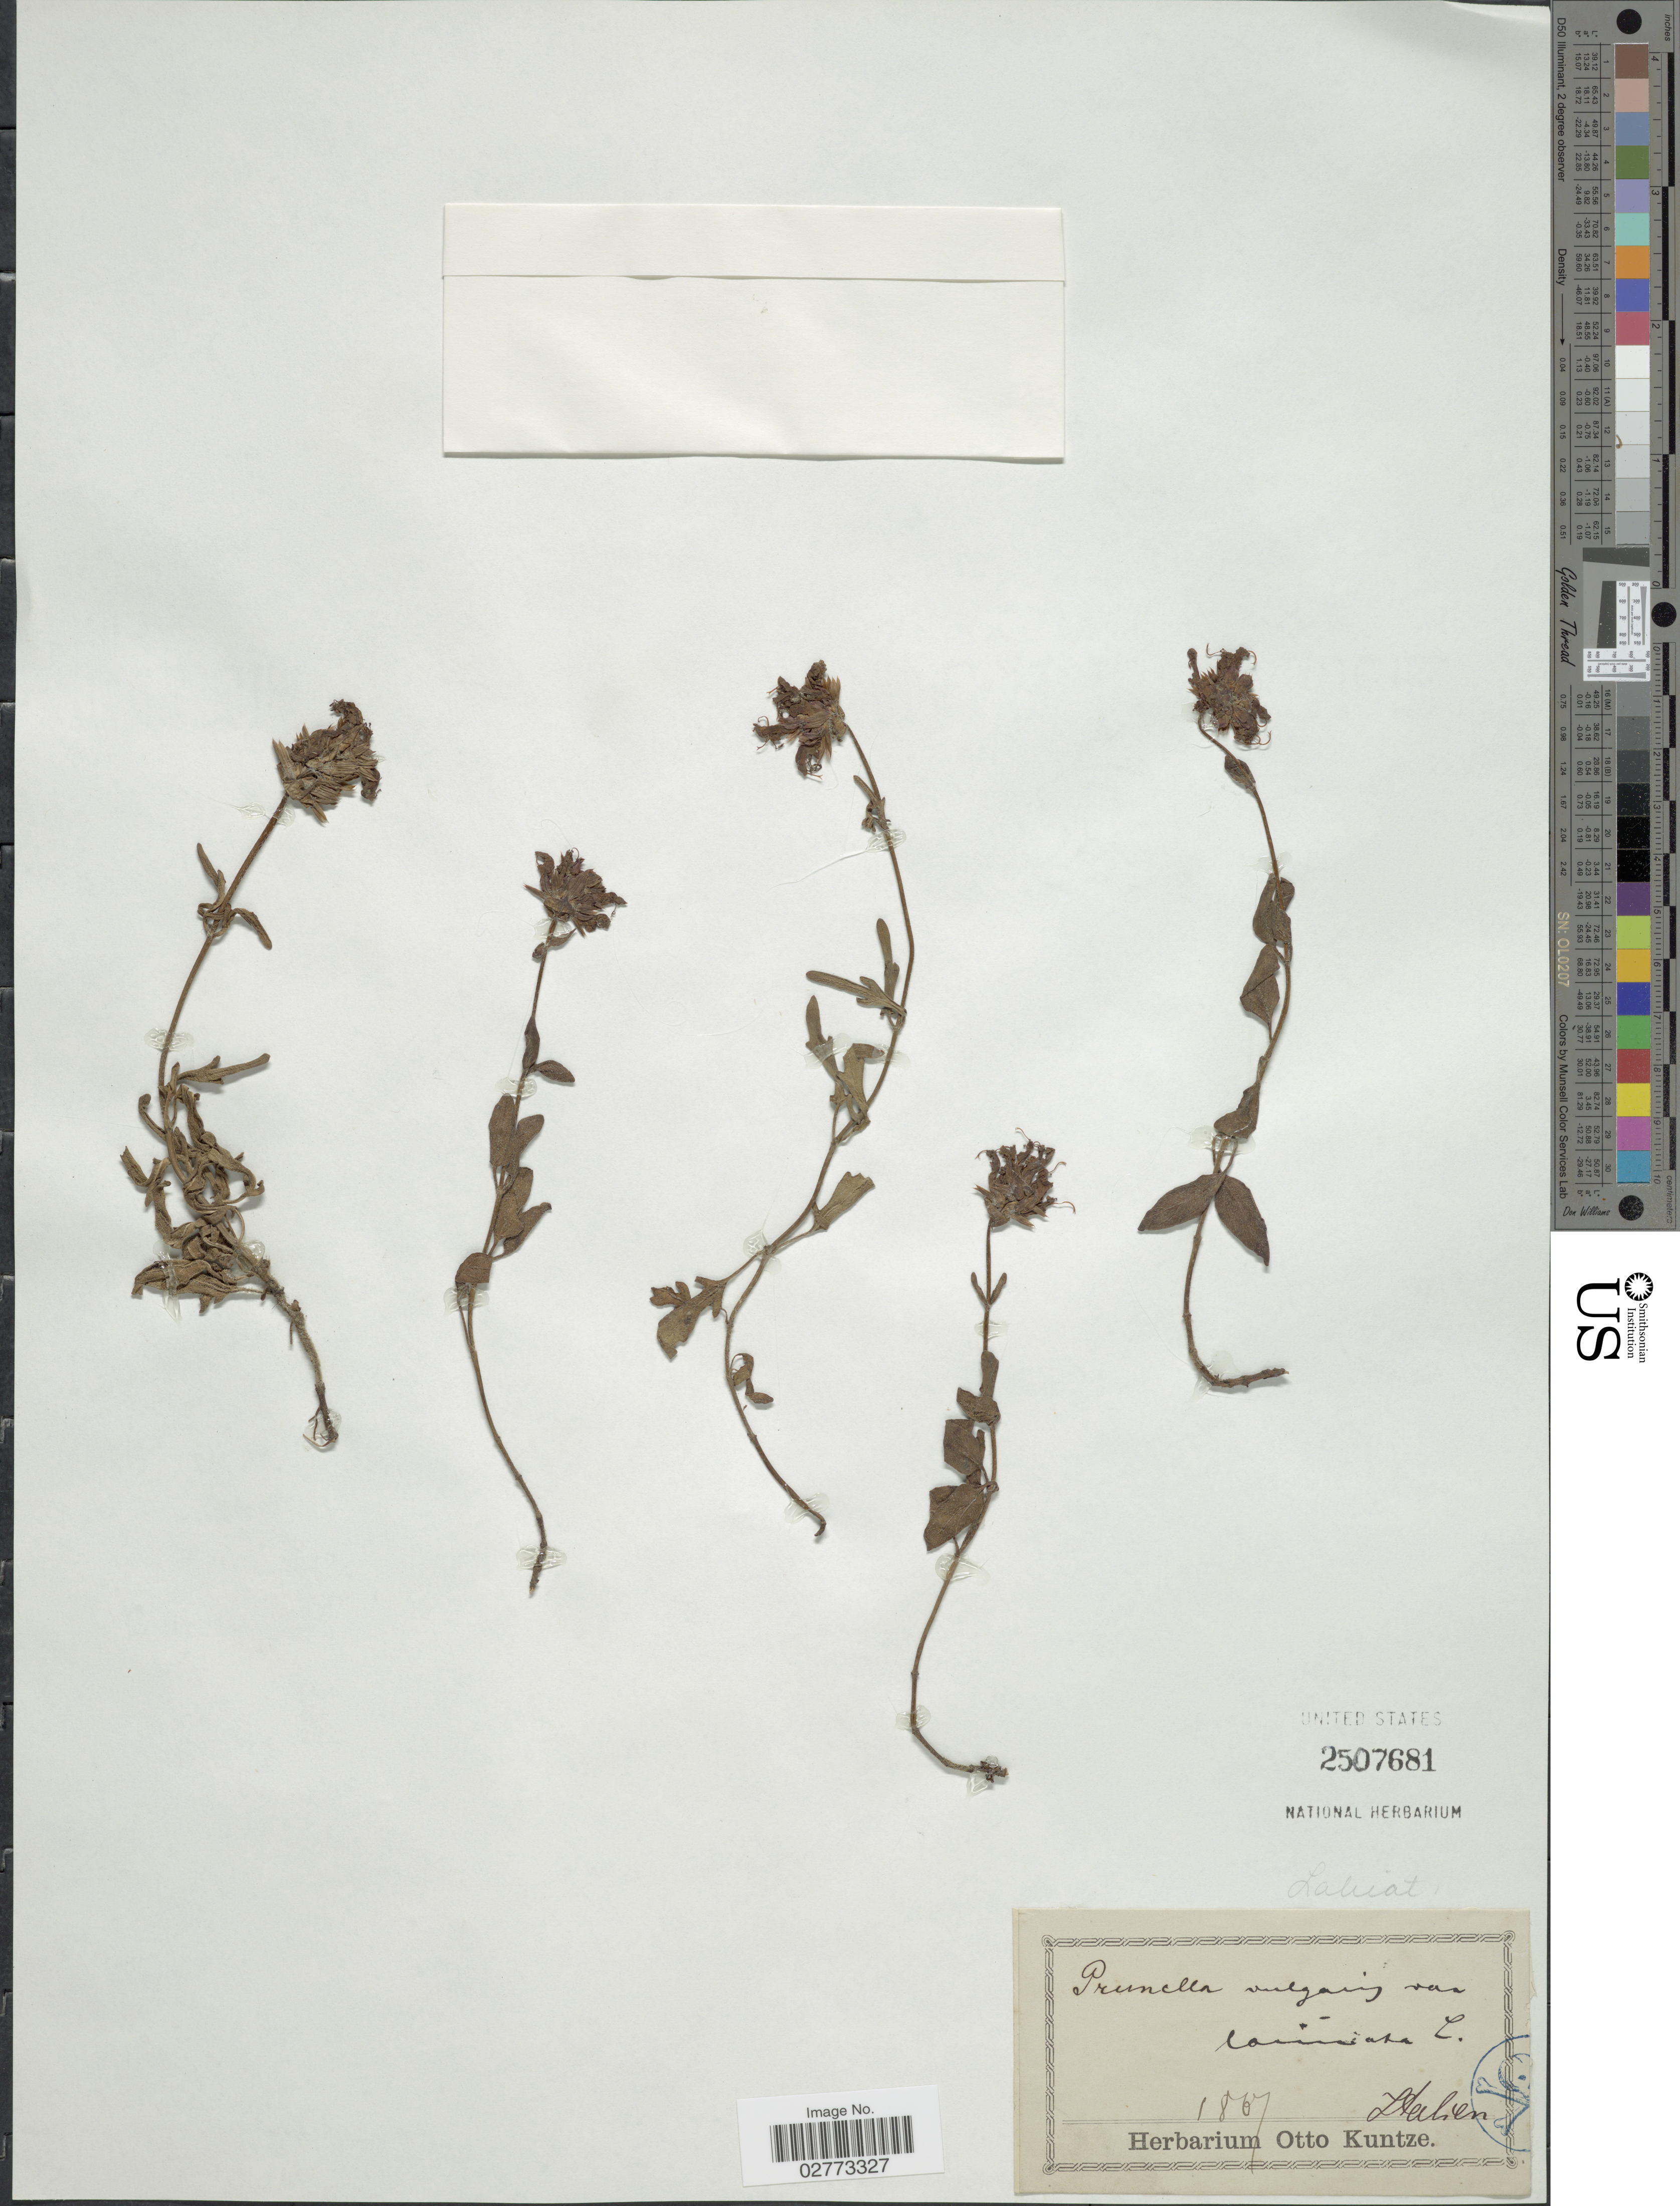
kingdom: Plantae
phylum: Tracheophyta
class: Magnoliopsida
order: Lamiales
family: Lamiaceae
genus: Prunella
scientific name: Prunella laciniata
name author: (L.) L.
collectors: ex herb. Otto Kuntze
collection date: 1867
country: Italy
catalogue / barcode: US 2507681